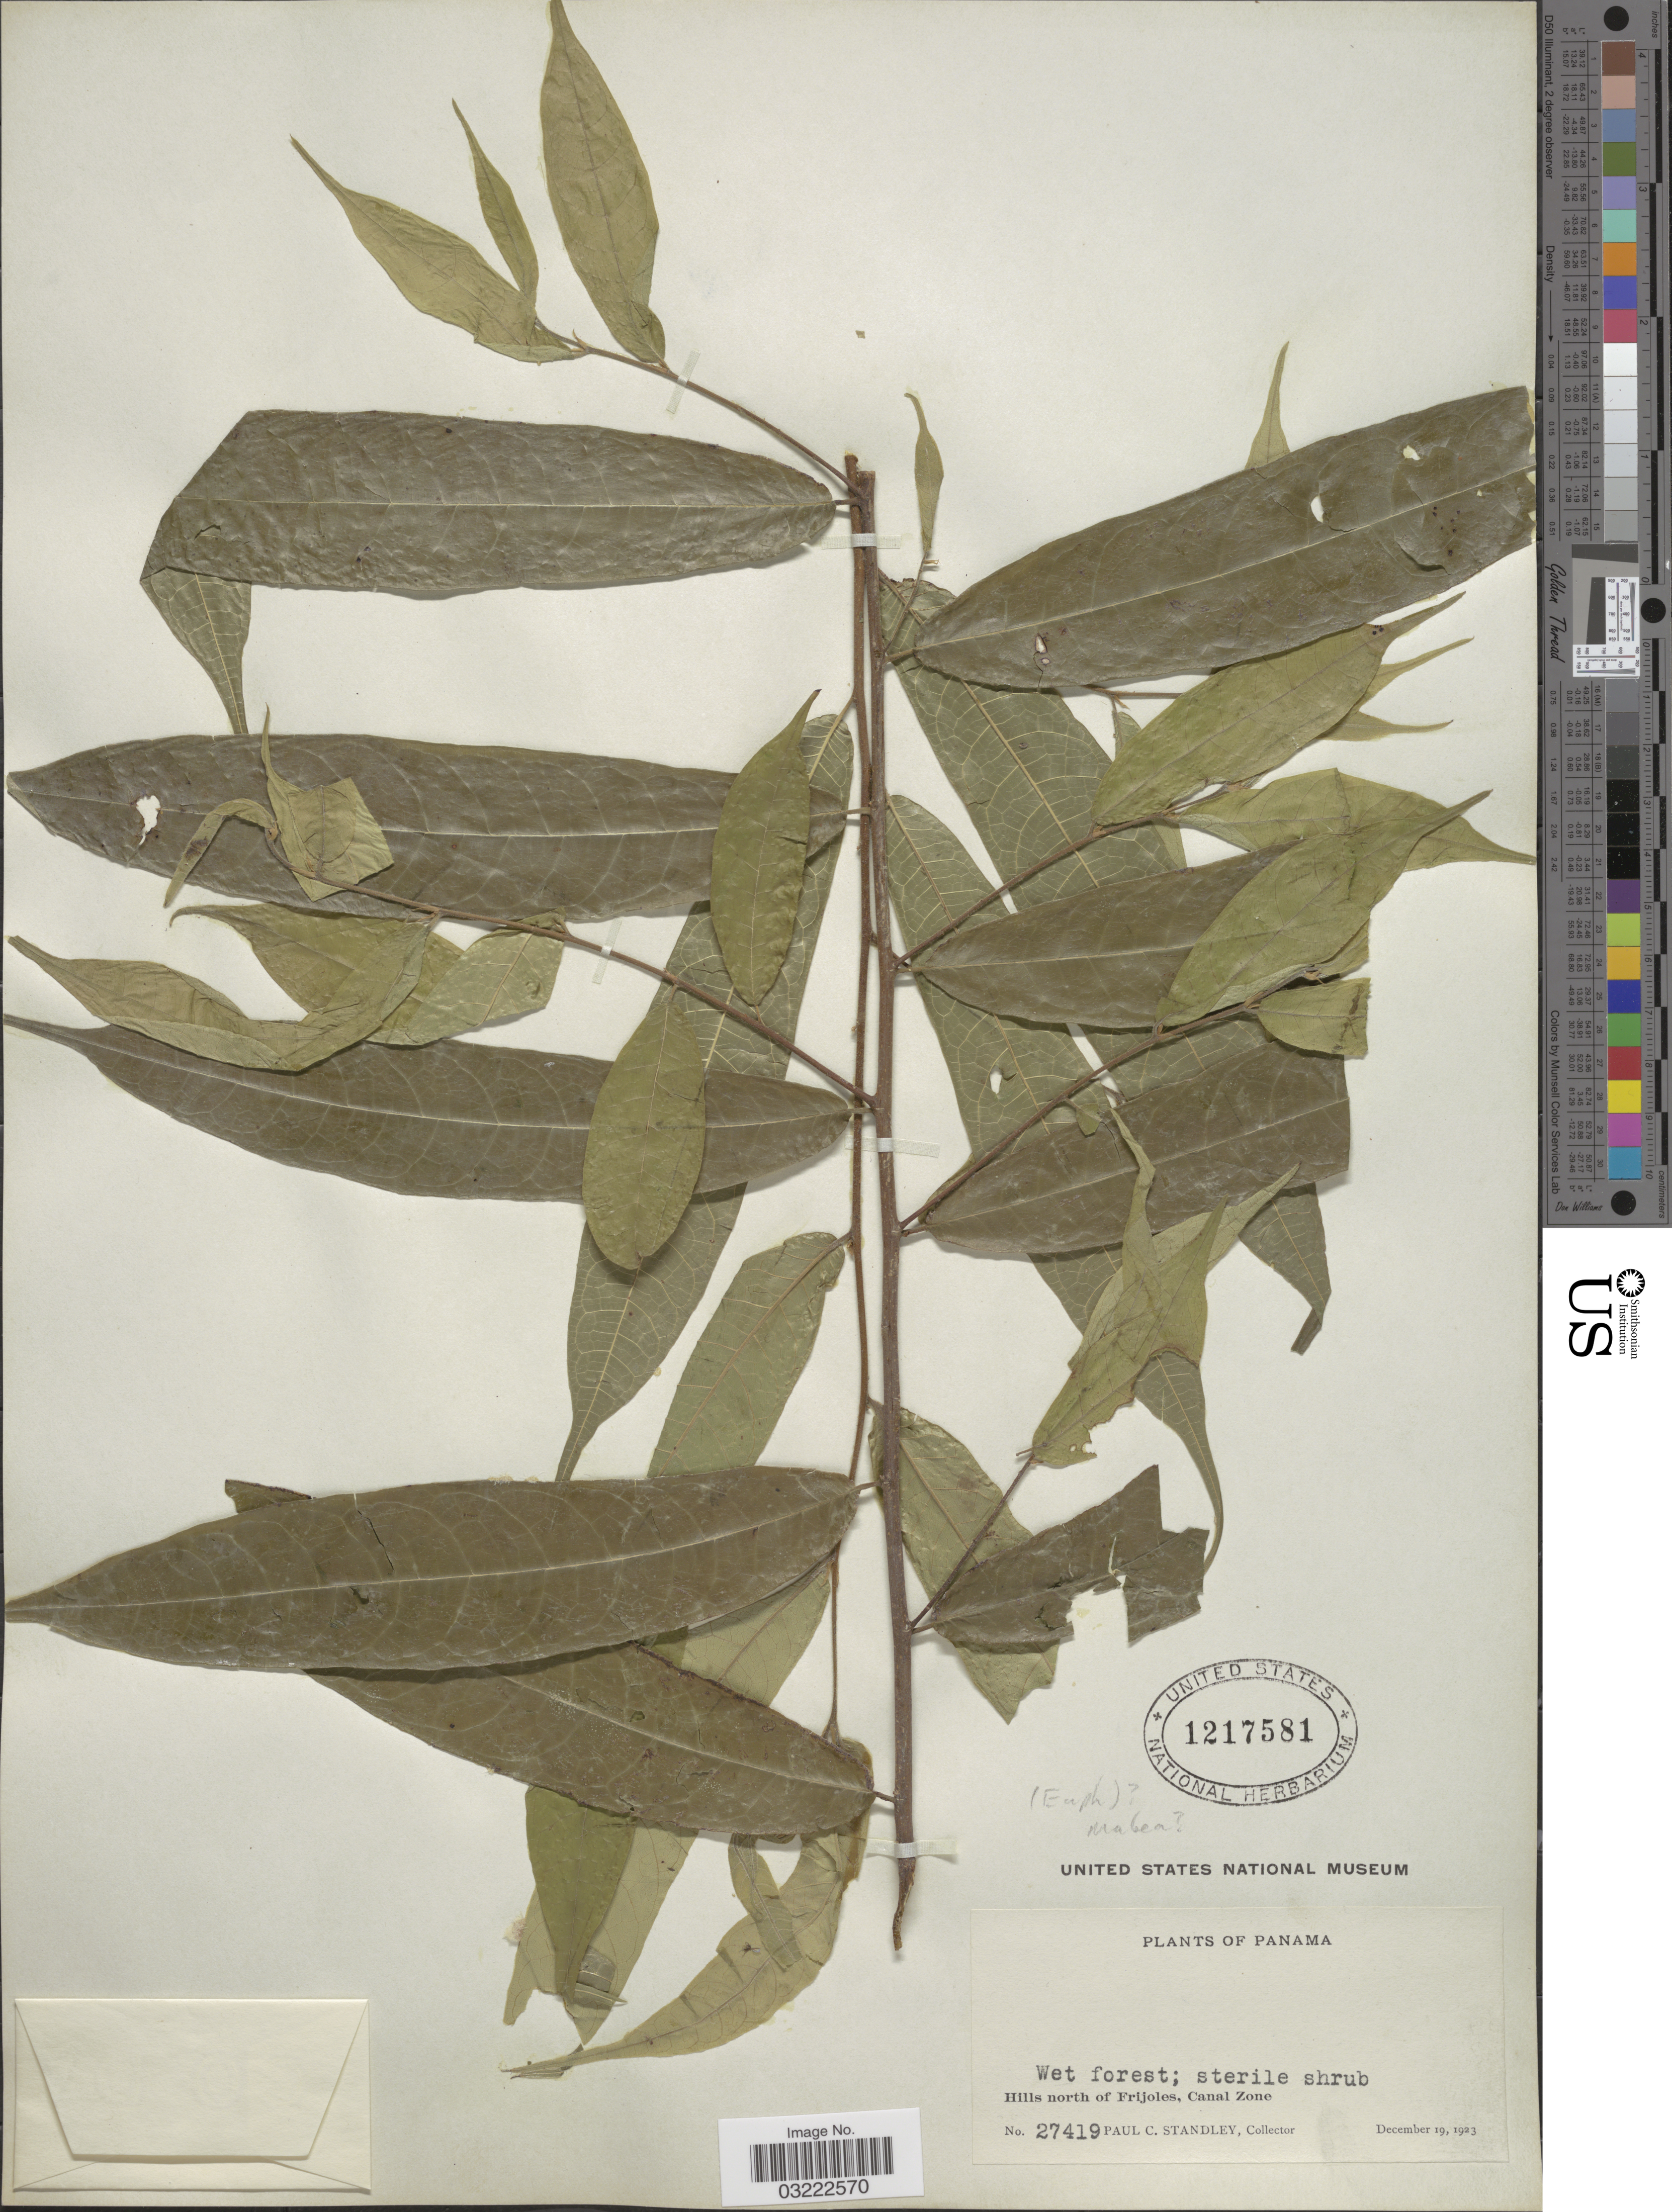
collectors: P. C. Standley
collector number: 27419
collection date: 1923-12-19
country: Panama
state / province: Colón / Panamá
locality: Hills north of Frijoles, Canla Zone.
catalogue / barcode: US 1217581